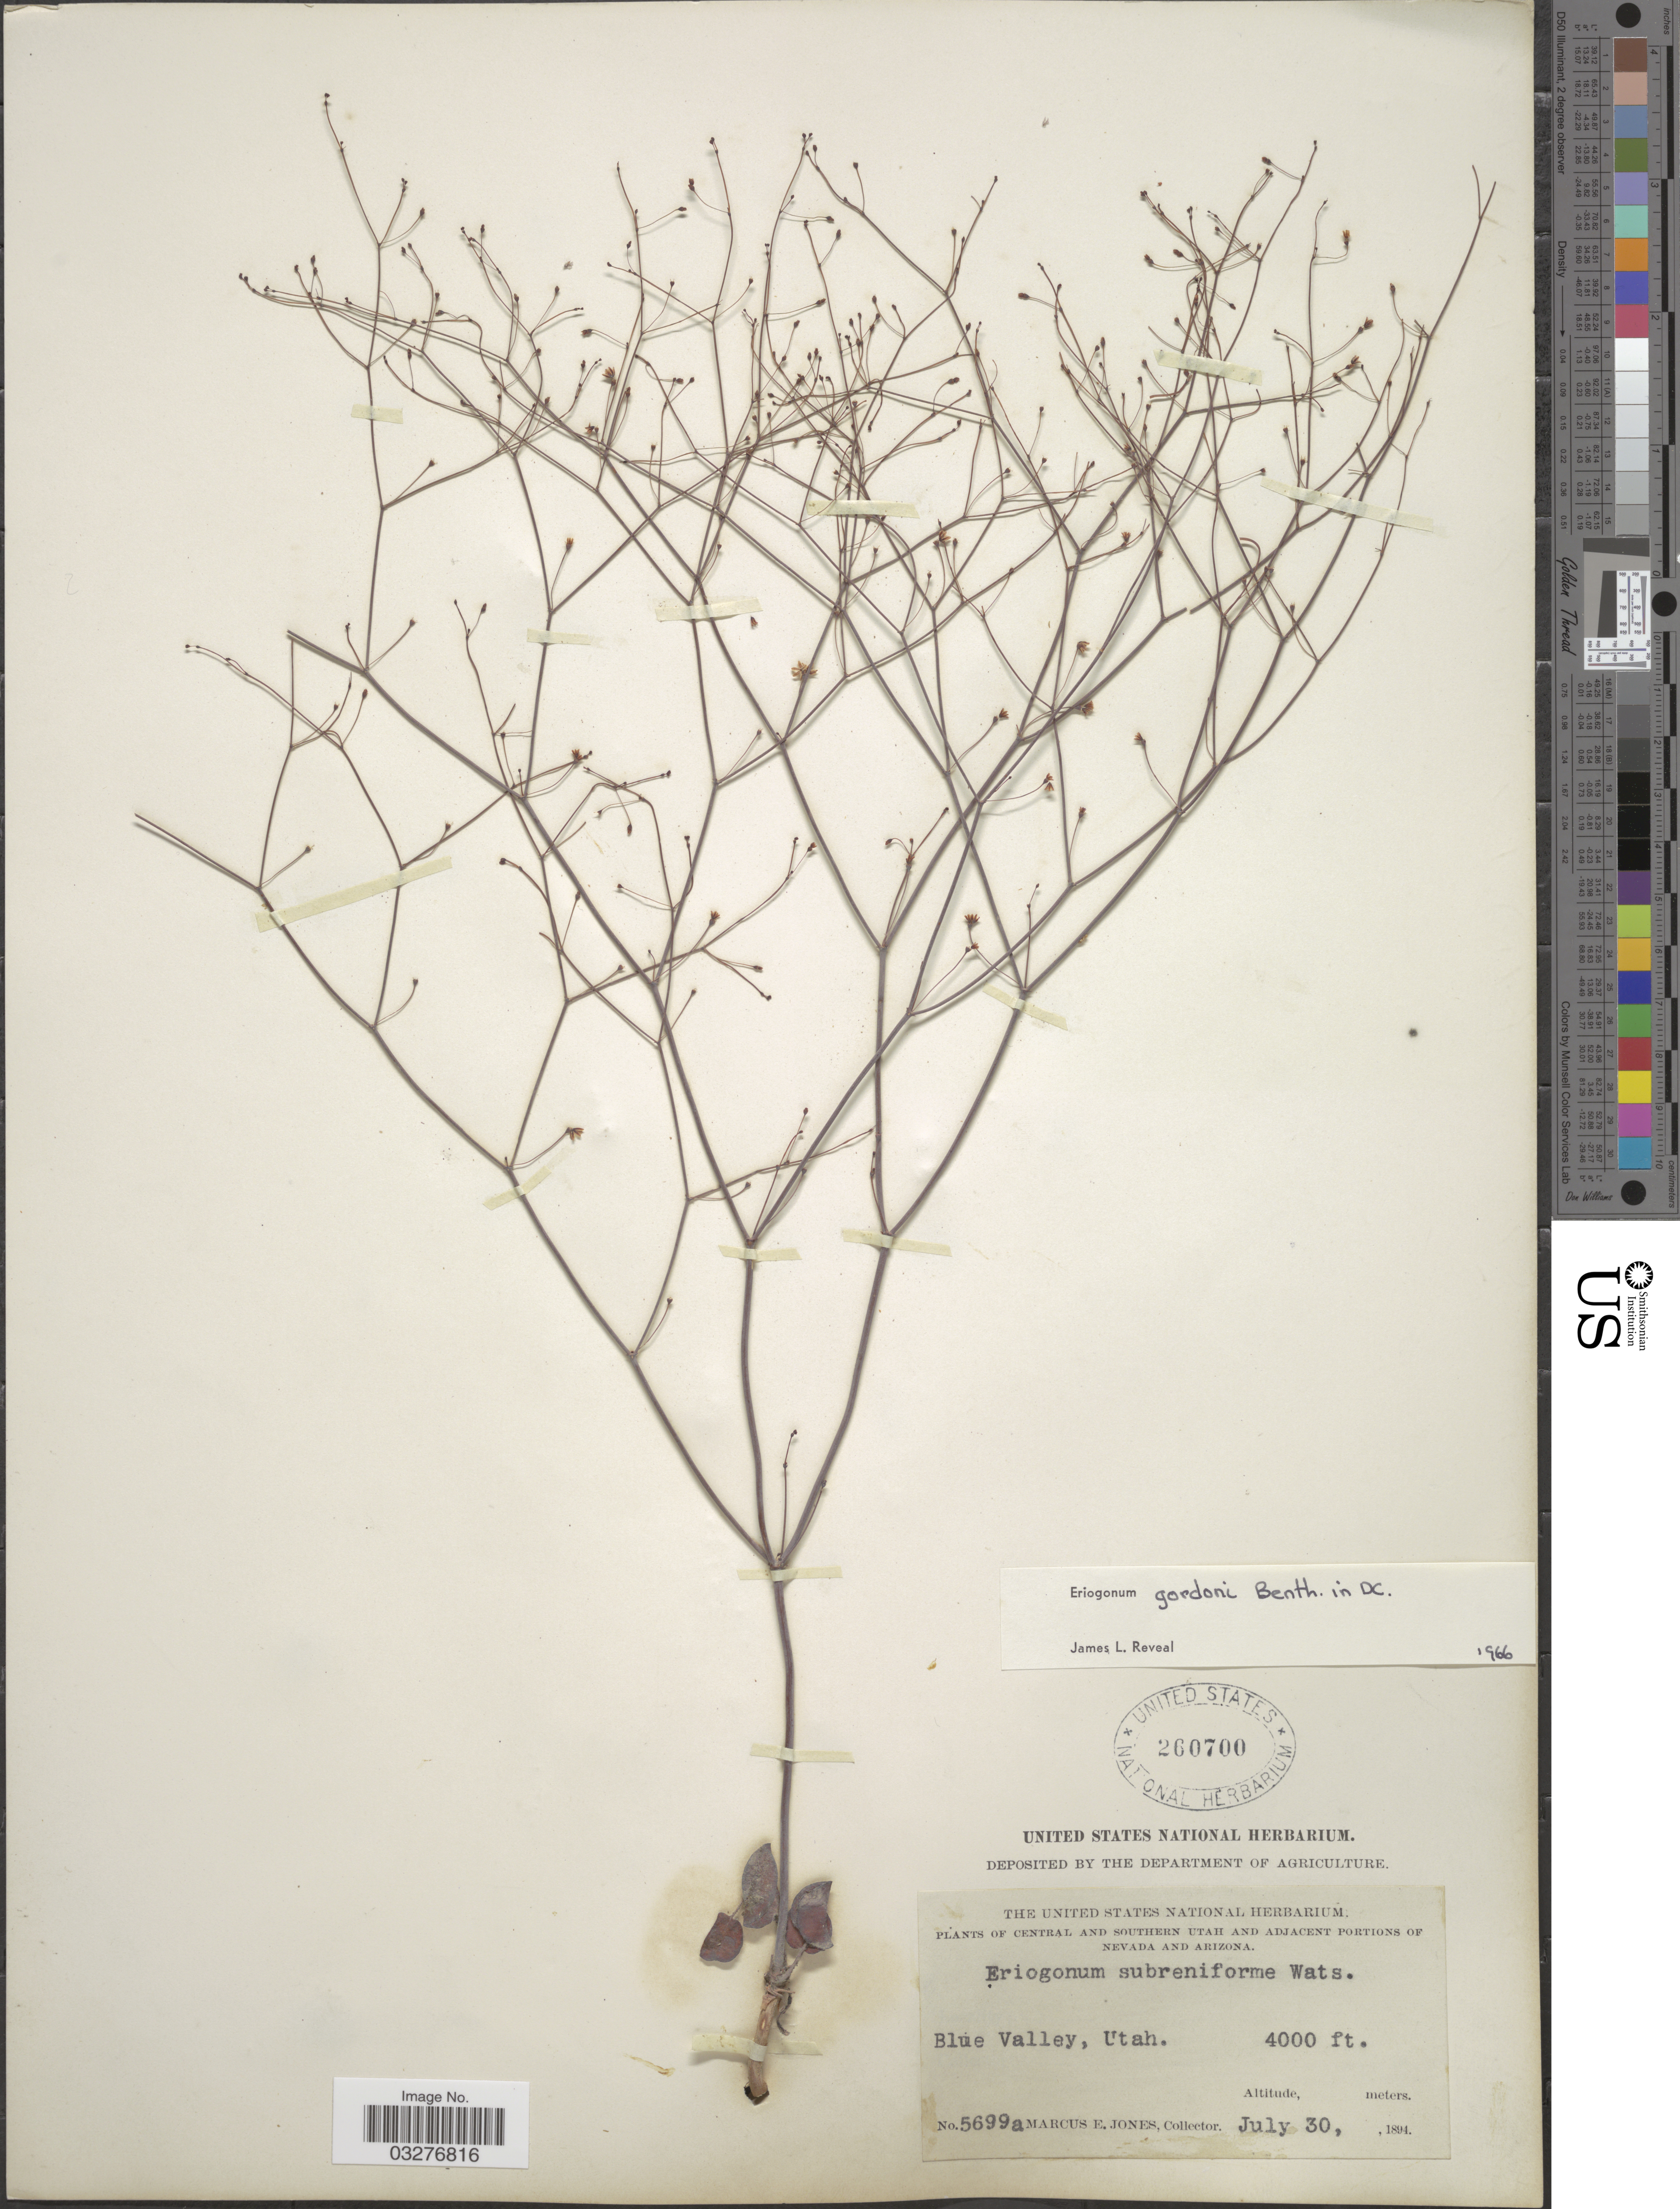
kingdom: Plantae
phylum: Tracheophyta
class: Magnoliopsida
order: Caryophyllales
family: Polygonaceae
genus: Eriogonum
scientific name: Eriogonum gordonii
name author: Benth.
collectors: M. E. Jones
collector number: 5699a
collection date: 1894-07-30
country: United States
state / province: Utah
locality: Central and southern Utah. Blue Valley.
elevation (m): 1219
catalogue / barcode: US 260700